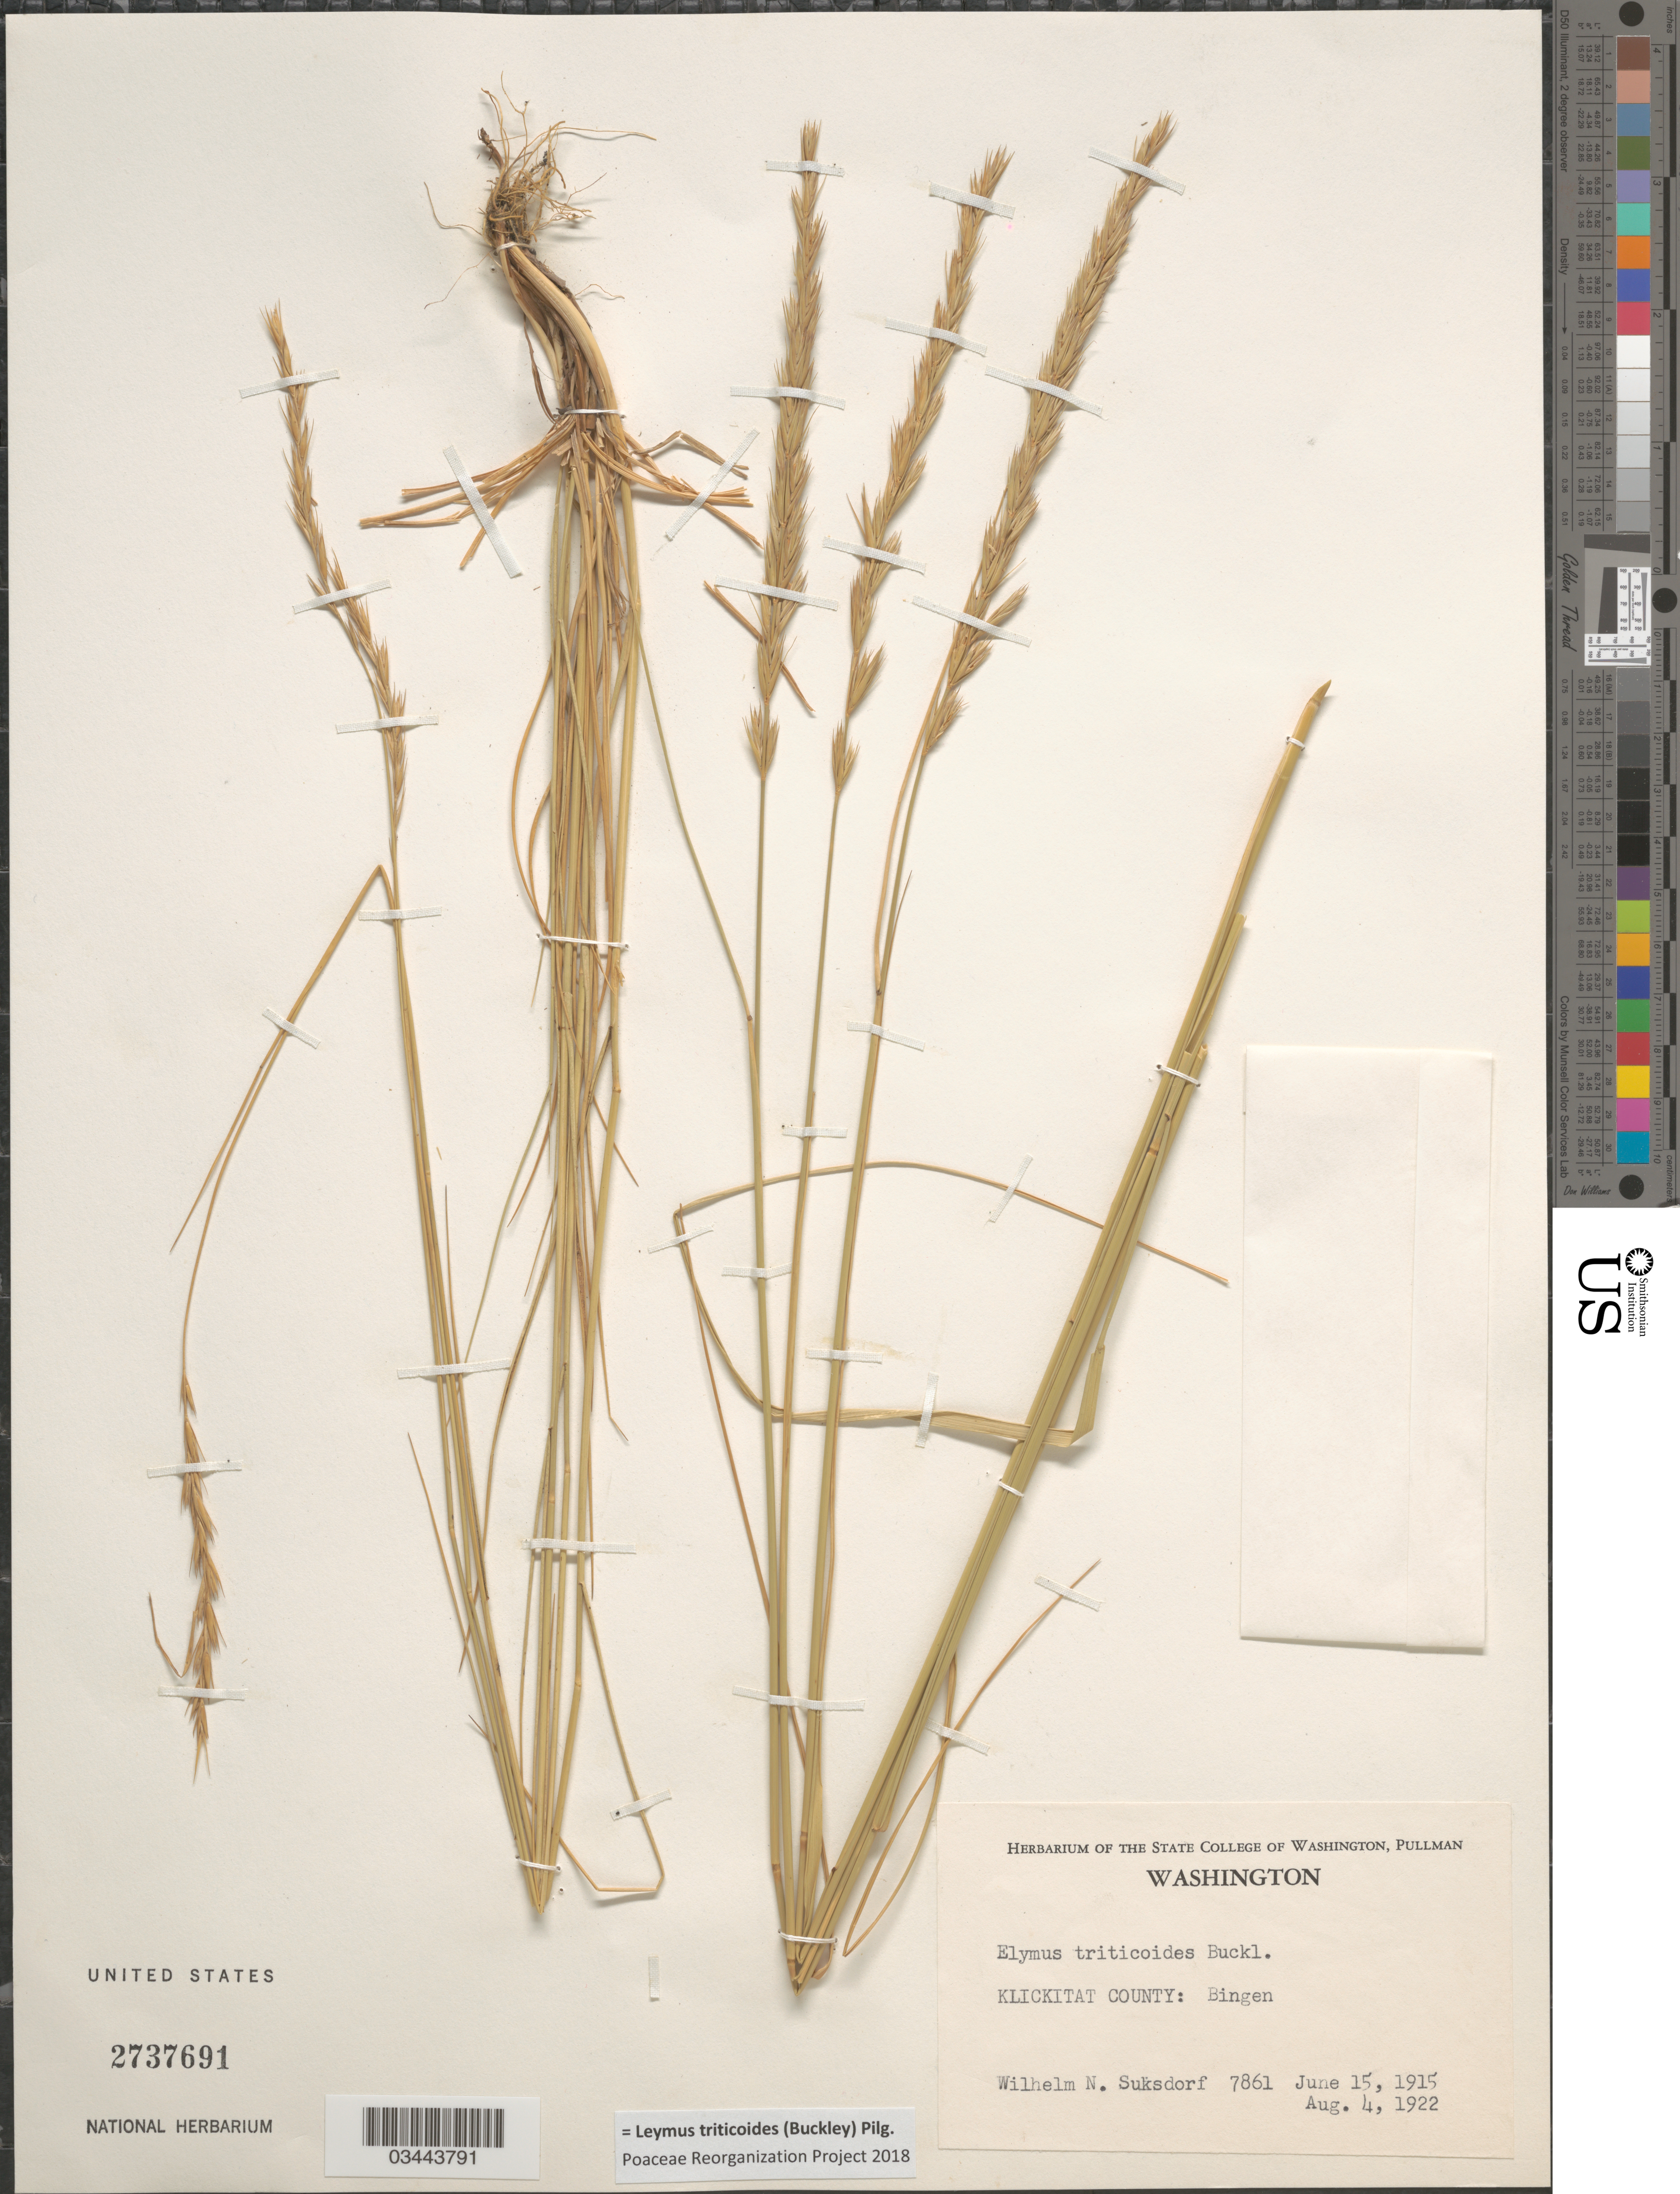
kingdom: Plantae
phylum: Tracheophyta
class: Liliopsida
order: Poales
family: Poaceae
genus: Leymus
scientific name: Leymus triticoides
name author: (Buckley) Pilg.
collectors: W. N. Suksdorf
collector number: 7861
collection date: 1915-06-15/1922-08-04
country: United States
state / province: Washington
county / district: Klickitat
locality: Klickitat County: Bingen.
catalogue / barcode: US 2737691